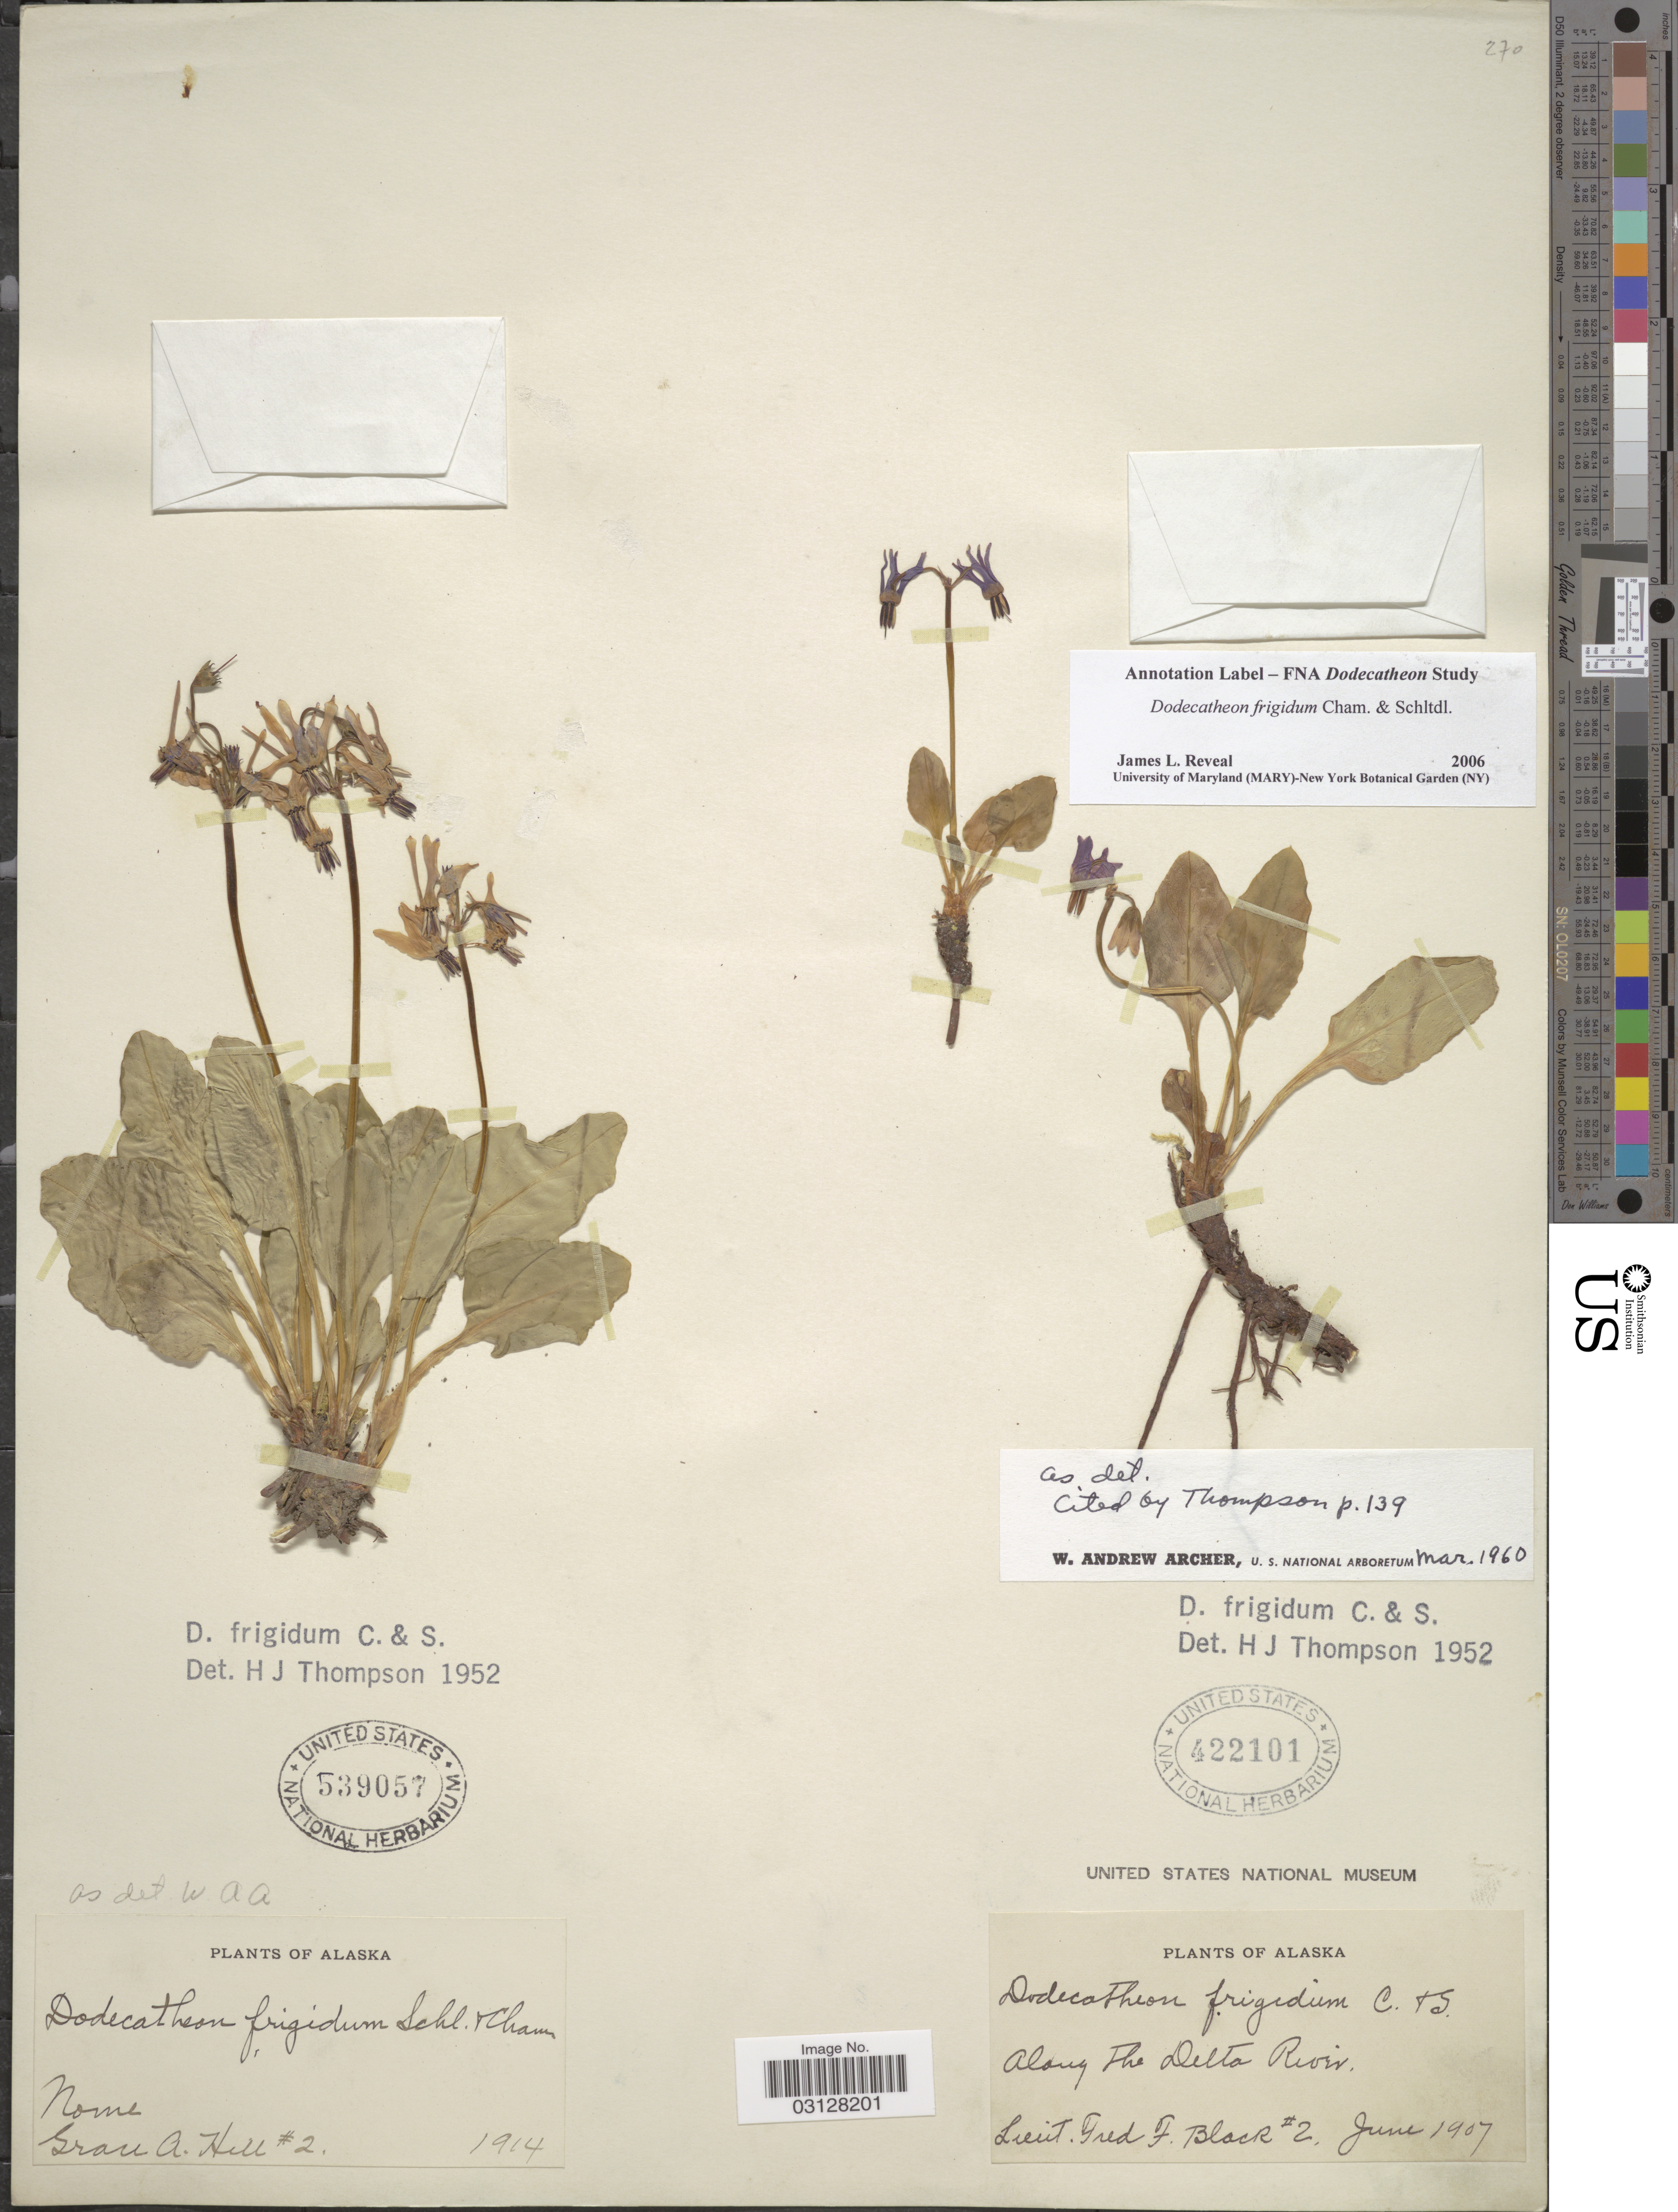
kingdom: Plantae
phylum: Tracheophyta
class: Magnoliopsida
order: Ericales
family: Primulaceae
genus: Dodecatheon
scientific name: Dodecatheon frigidum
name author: Cham. & Schltdl.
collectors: G. A. Hill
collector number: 2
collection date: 1914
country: United States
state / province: Alaska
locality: Nome.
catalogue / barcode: US 539057-2